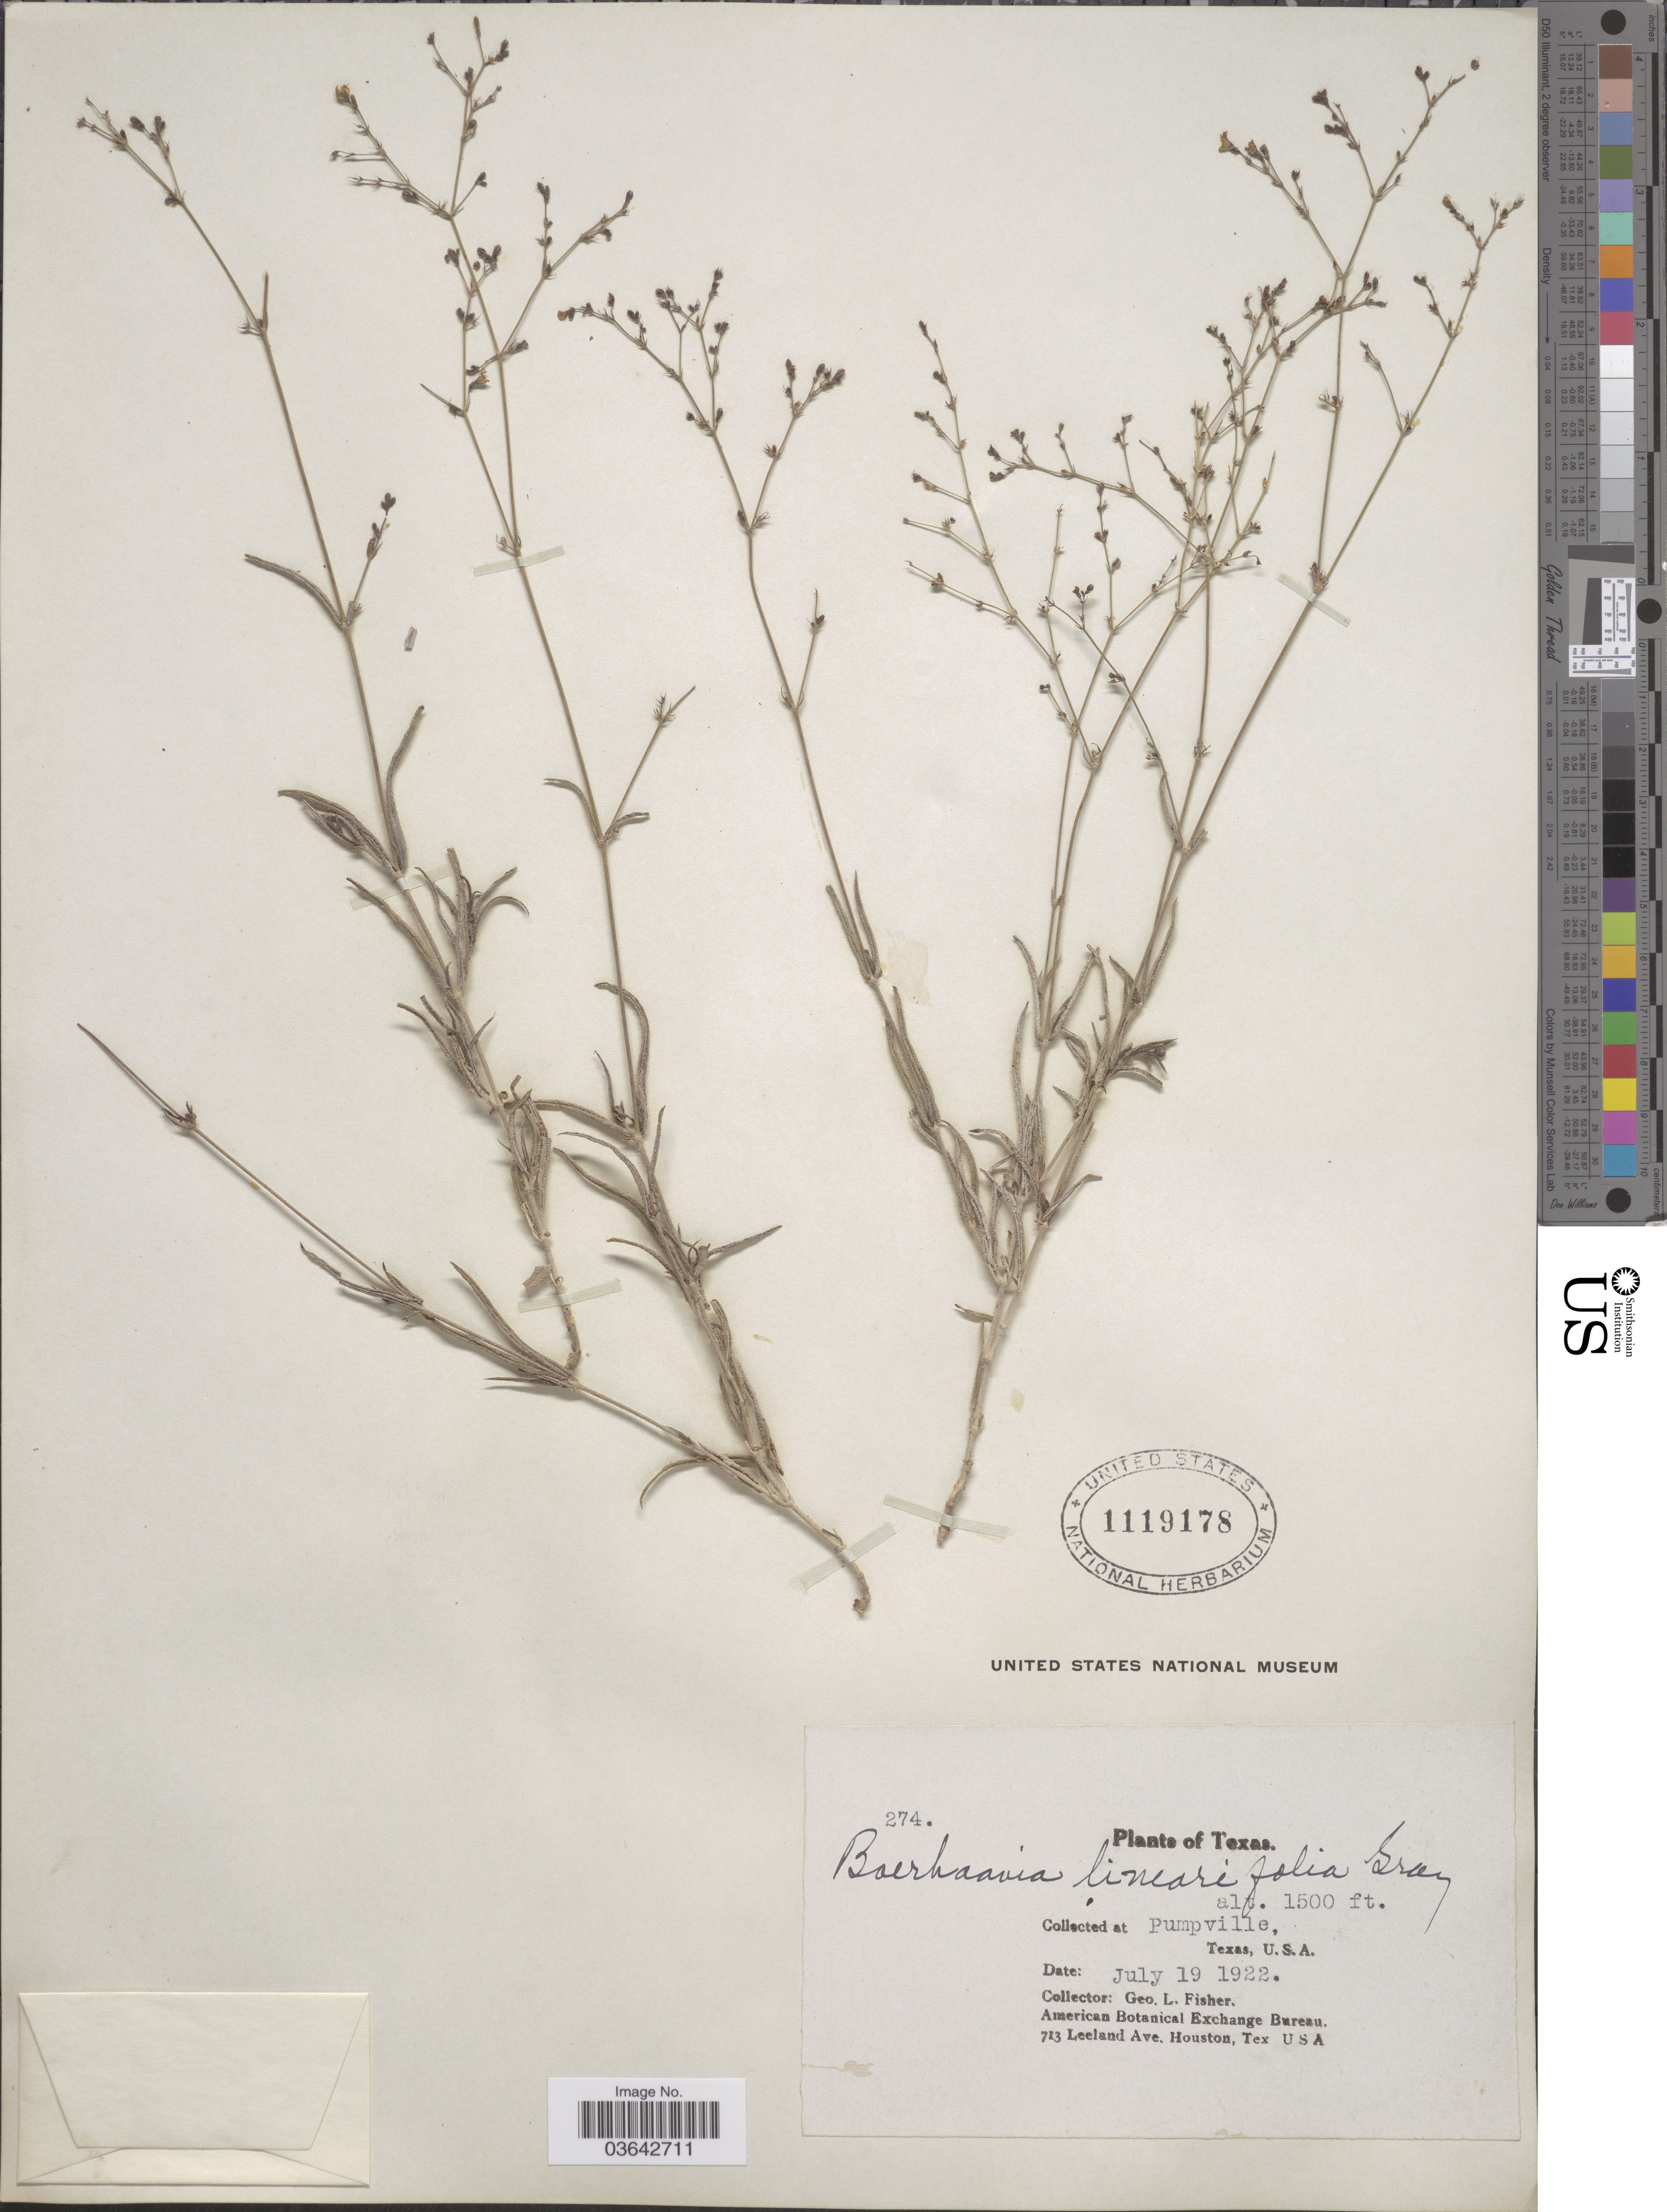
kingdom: Plantae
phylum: Tracheophyta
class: Magnoliopsida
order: Caryophyllales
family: Nyctaginaceae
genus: Boerhavia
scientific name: Boerhavia linearifolia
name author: A. Gray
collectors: G. L. Fisher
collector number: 274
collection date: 1922-07-19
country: United States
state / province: Texas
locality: Pumpville.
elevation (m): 457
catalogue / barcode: US 1119178